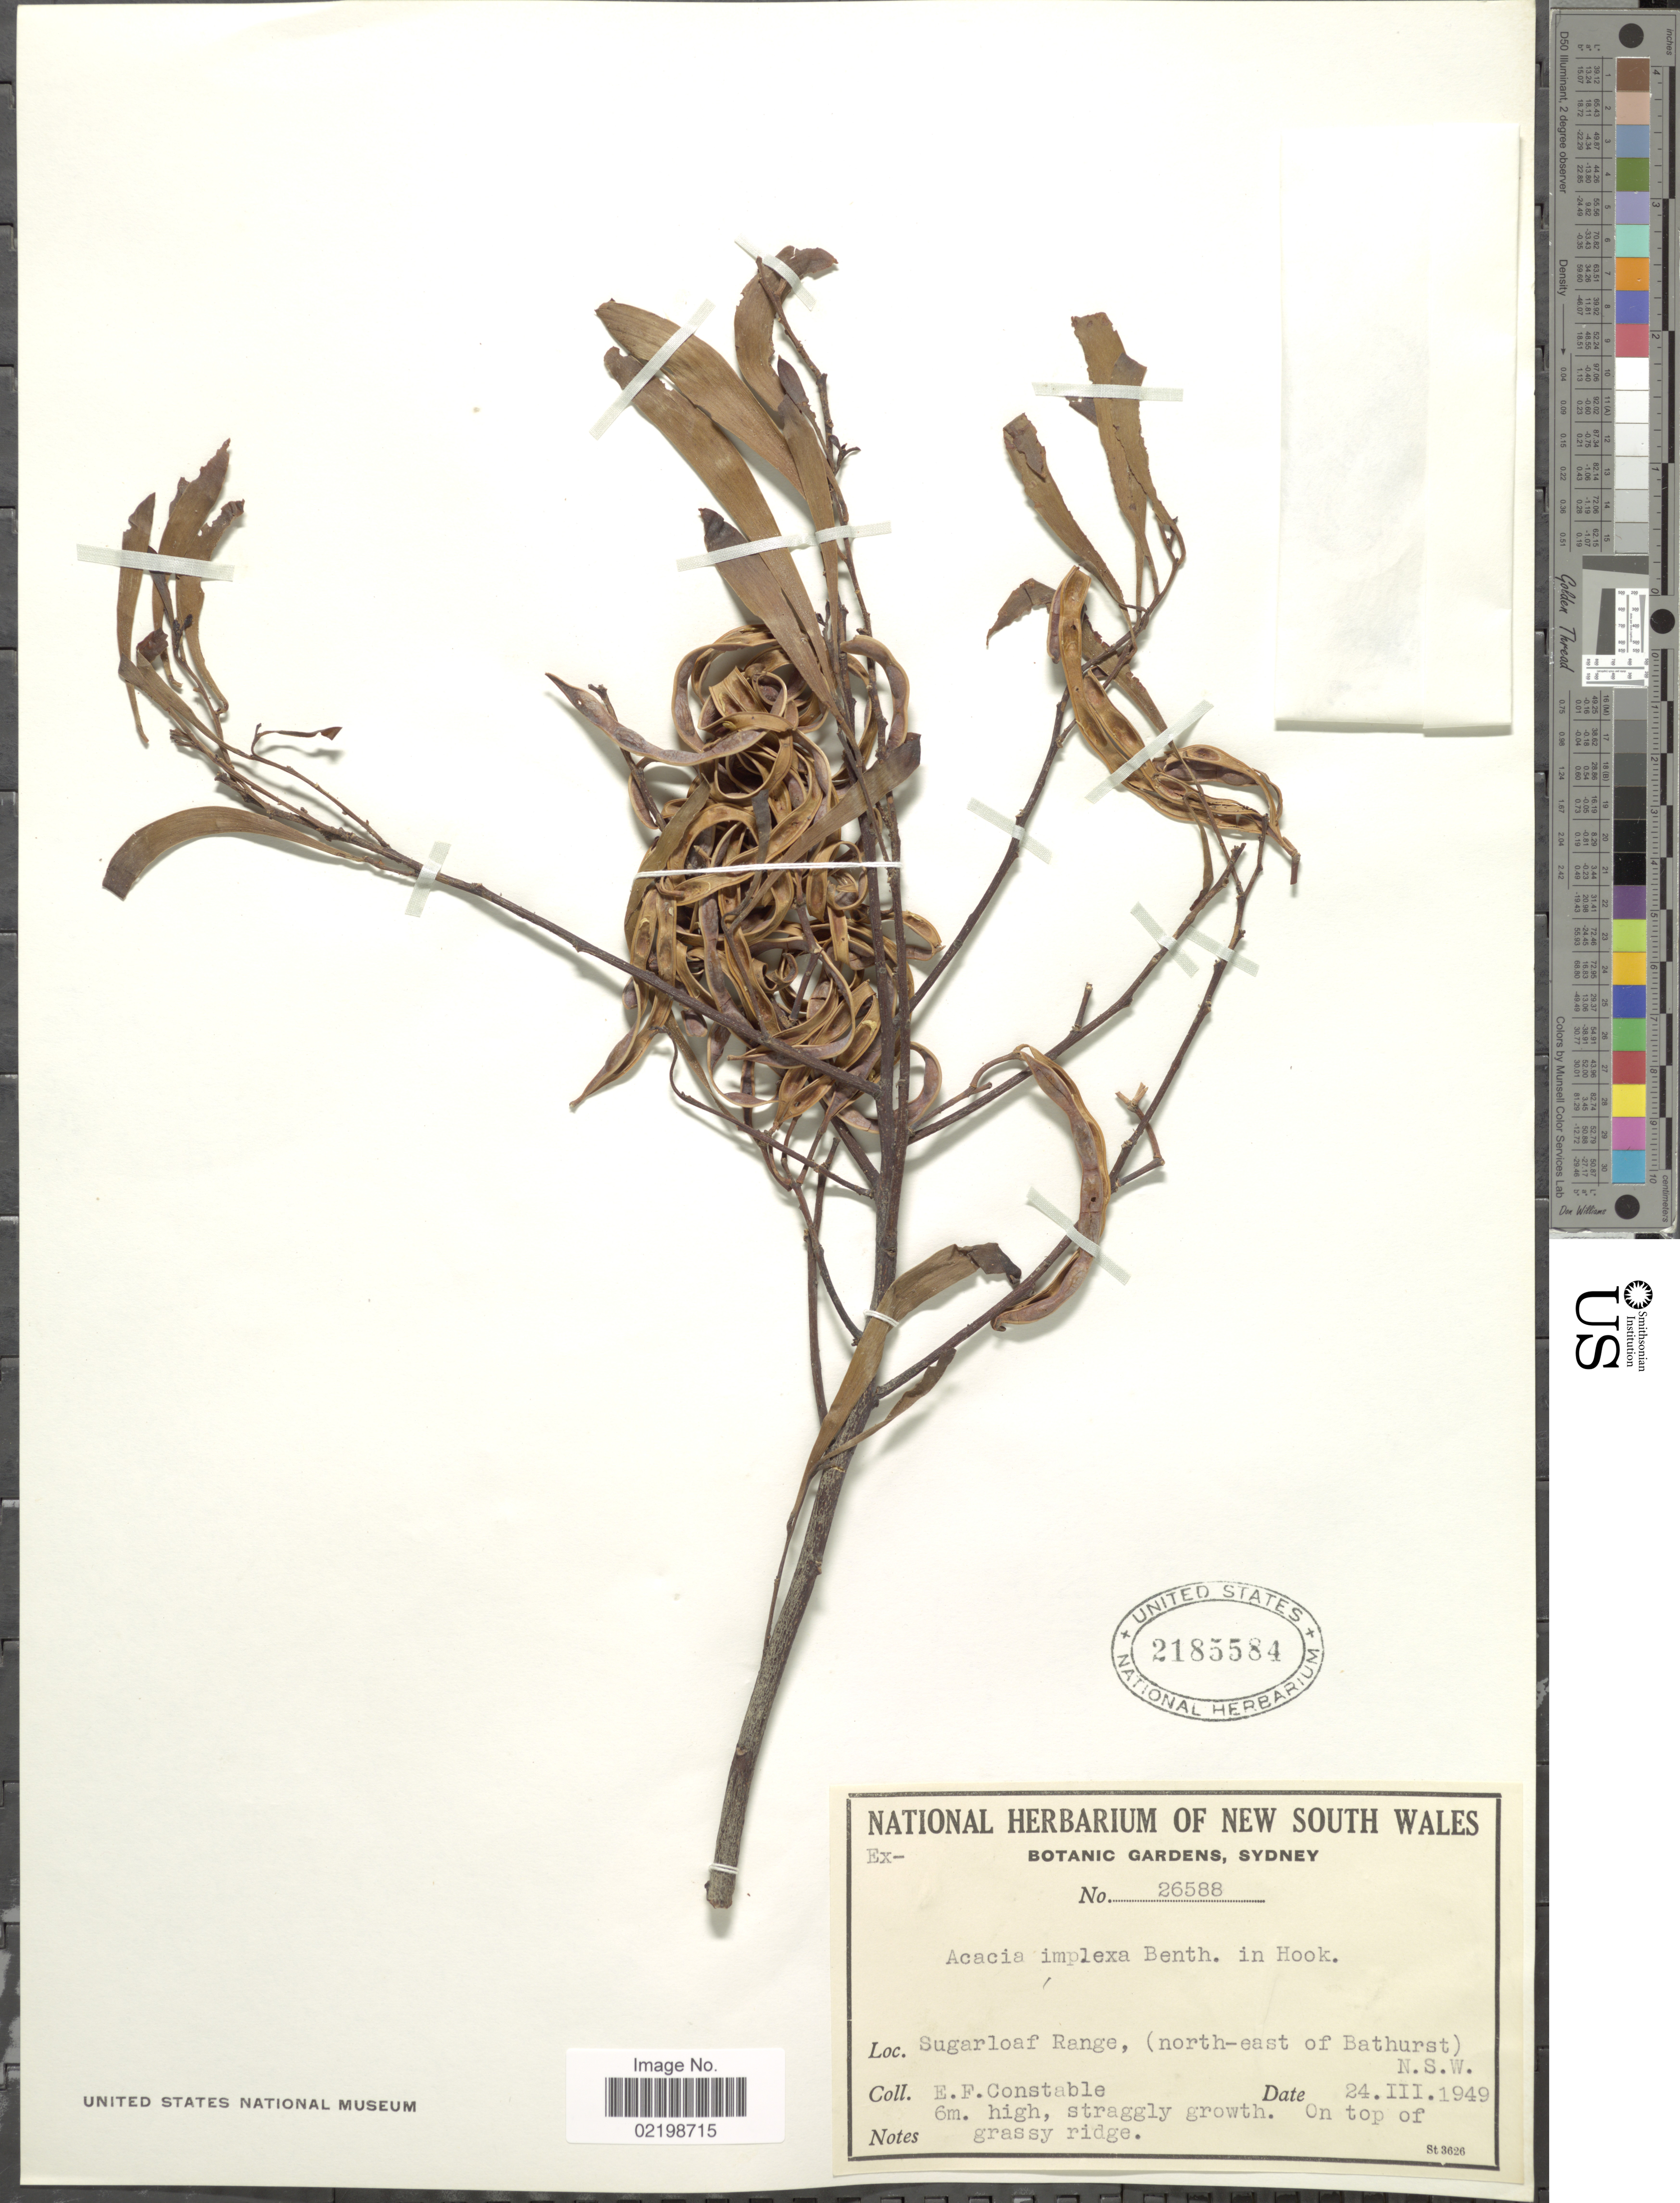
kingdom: Plantae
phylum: Tracheophyta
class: Magnoliopsida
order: Fabales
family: Fabaceae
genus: Acacia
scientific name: Acacia implexa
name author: Benth.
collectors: E. F. Constable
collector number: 26588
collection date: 1949-03-24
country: Australia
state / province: New South Wales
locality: Sugarloaf Range, (north-east of Bathurst) N.S.W.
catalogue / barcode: US 2185584